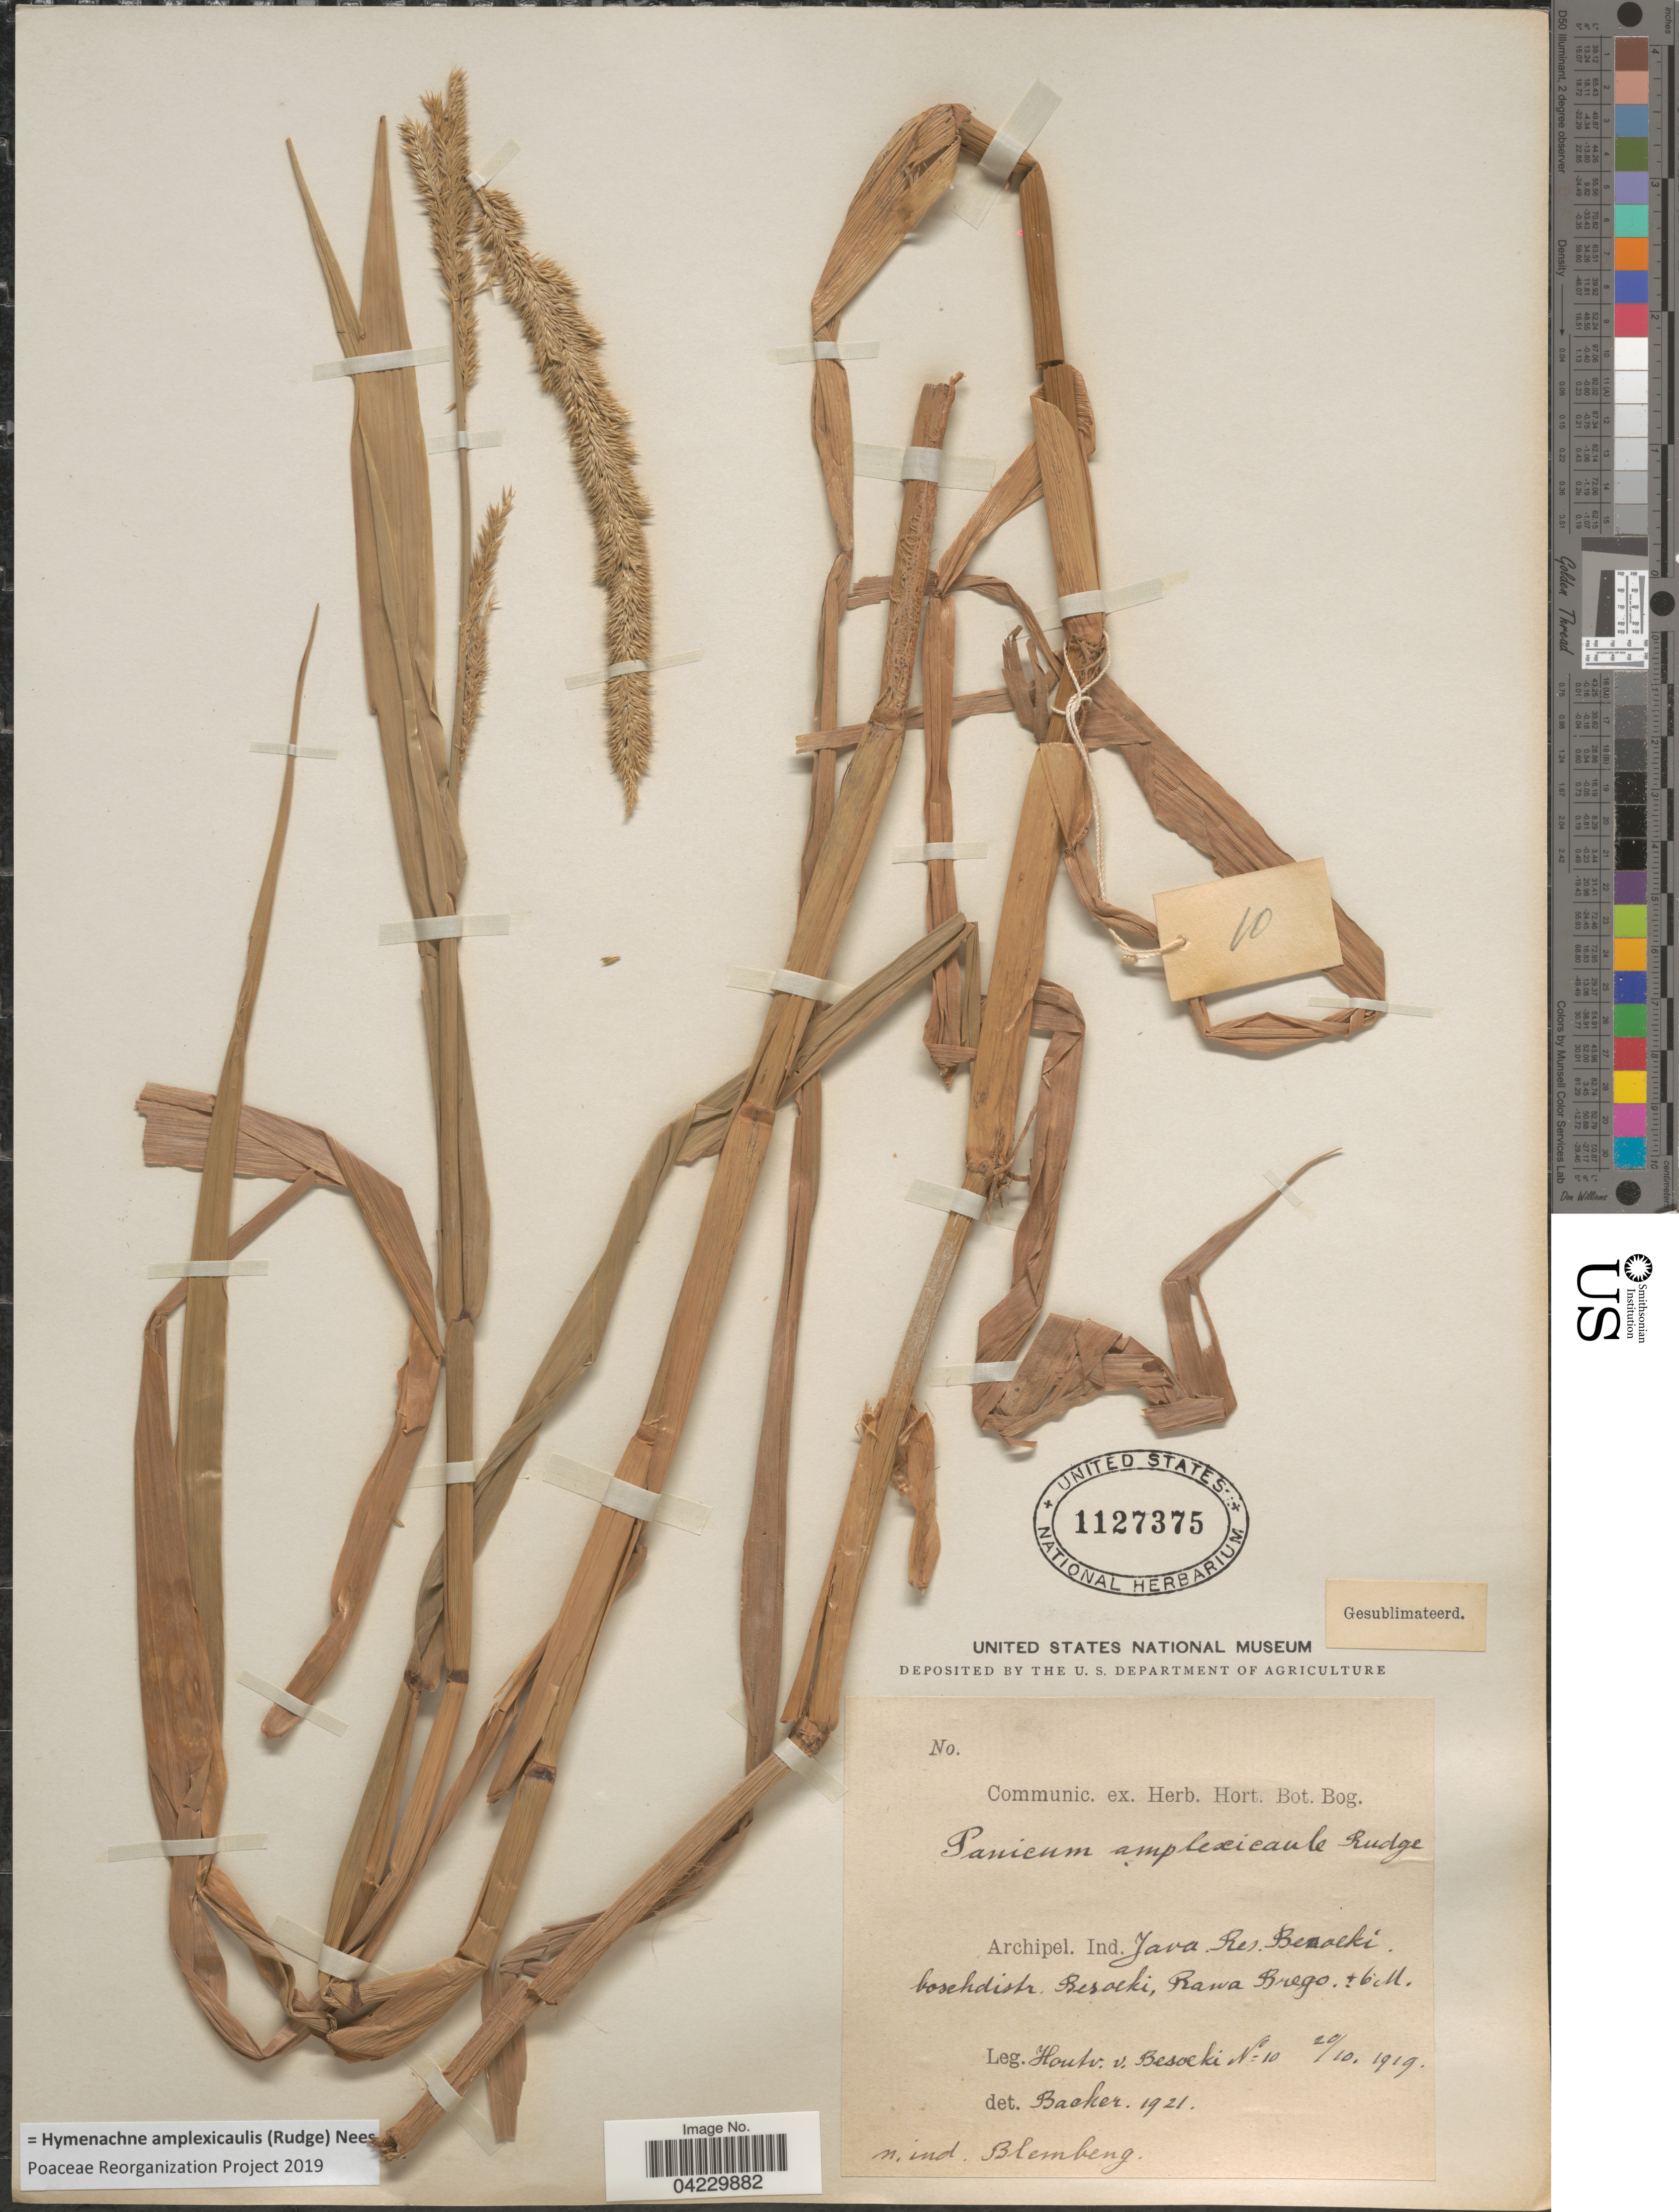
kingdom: Plantae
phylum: Tracheophyta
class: Liliopsida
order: Poales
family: Poaceae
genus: Hymenachne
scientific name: Hymenachne amplexicaulis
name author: (Rudge) Nees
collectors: Houtv. v. Besoeki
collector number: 10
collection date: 1919-10-20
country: Indonesia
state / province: Java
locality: Archipel. Ind. Java. Res. Besoeki. bosehdistr. Besoeki, Rawa Brego.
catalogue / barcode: US 1127375